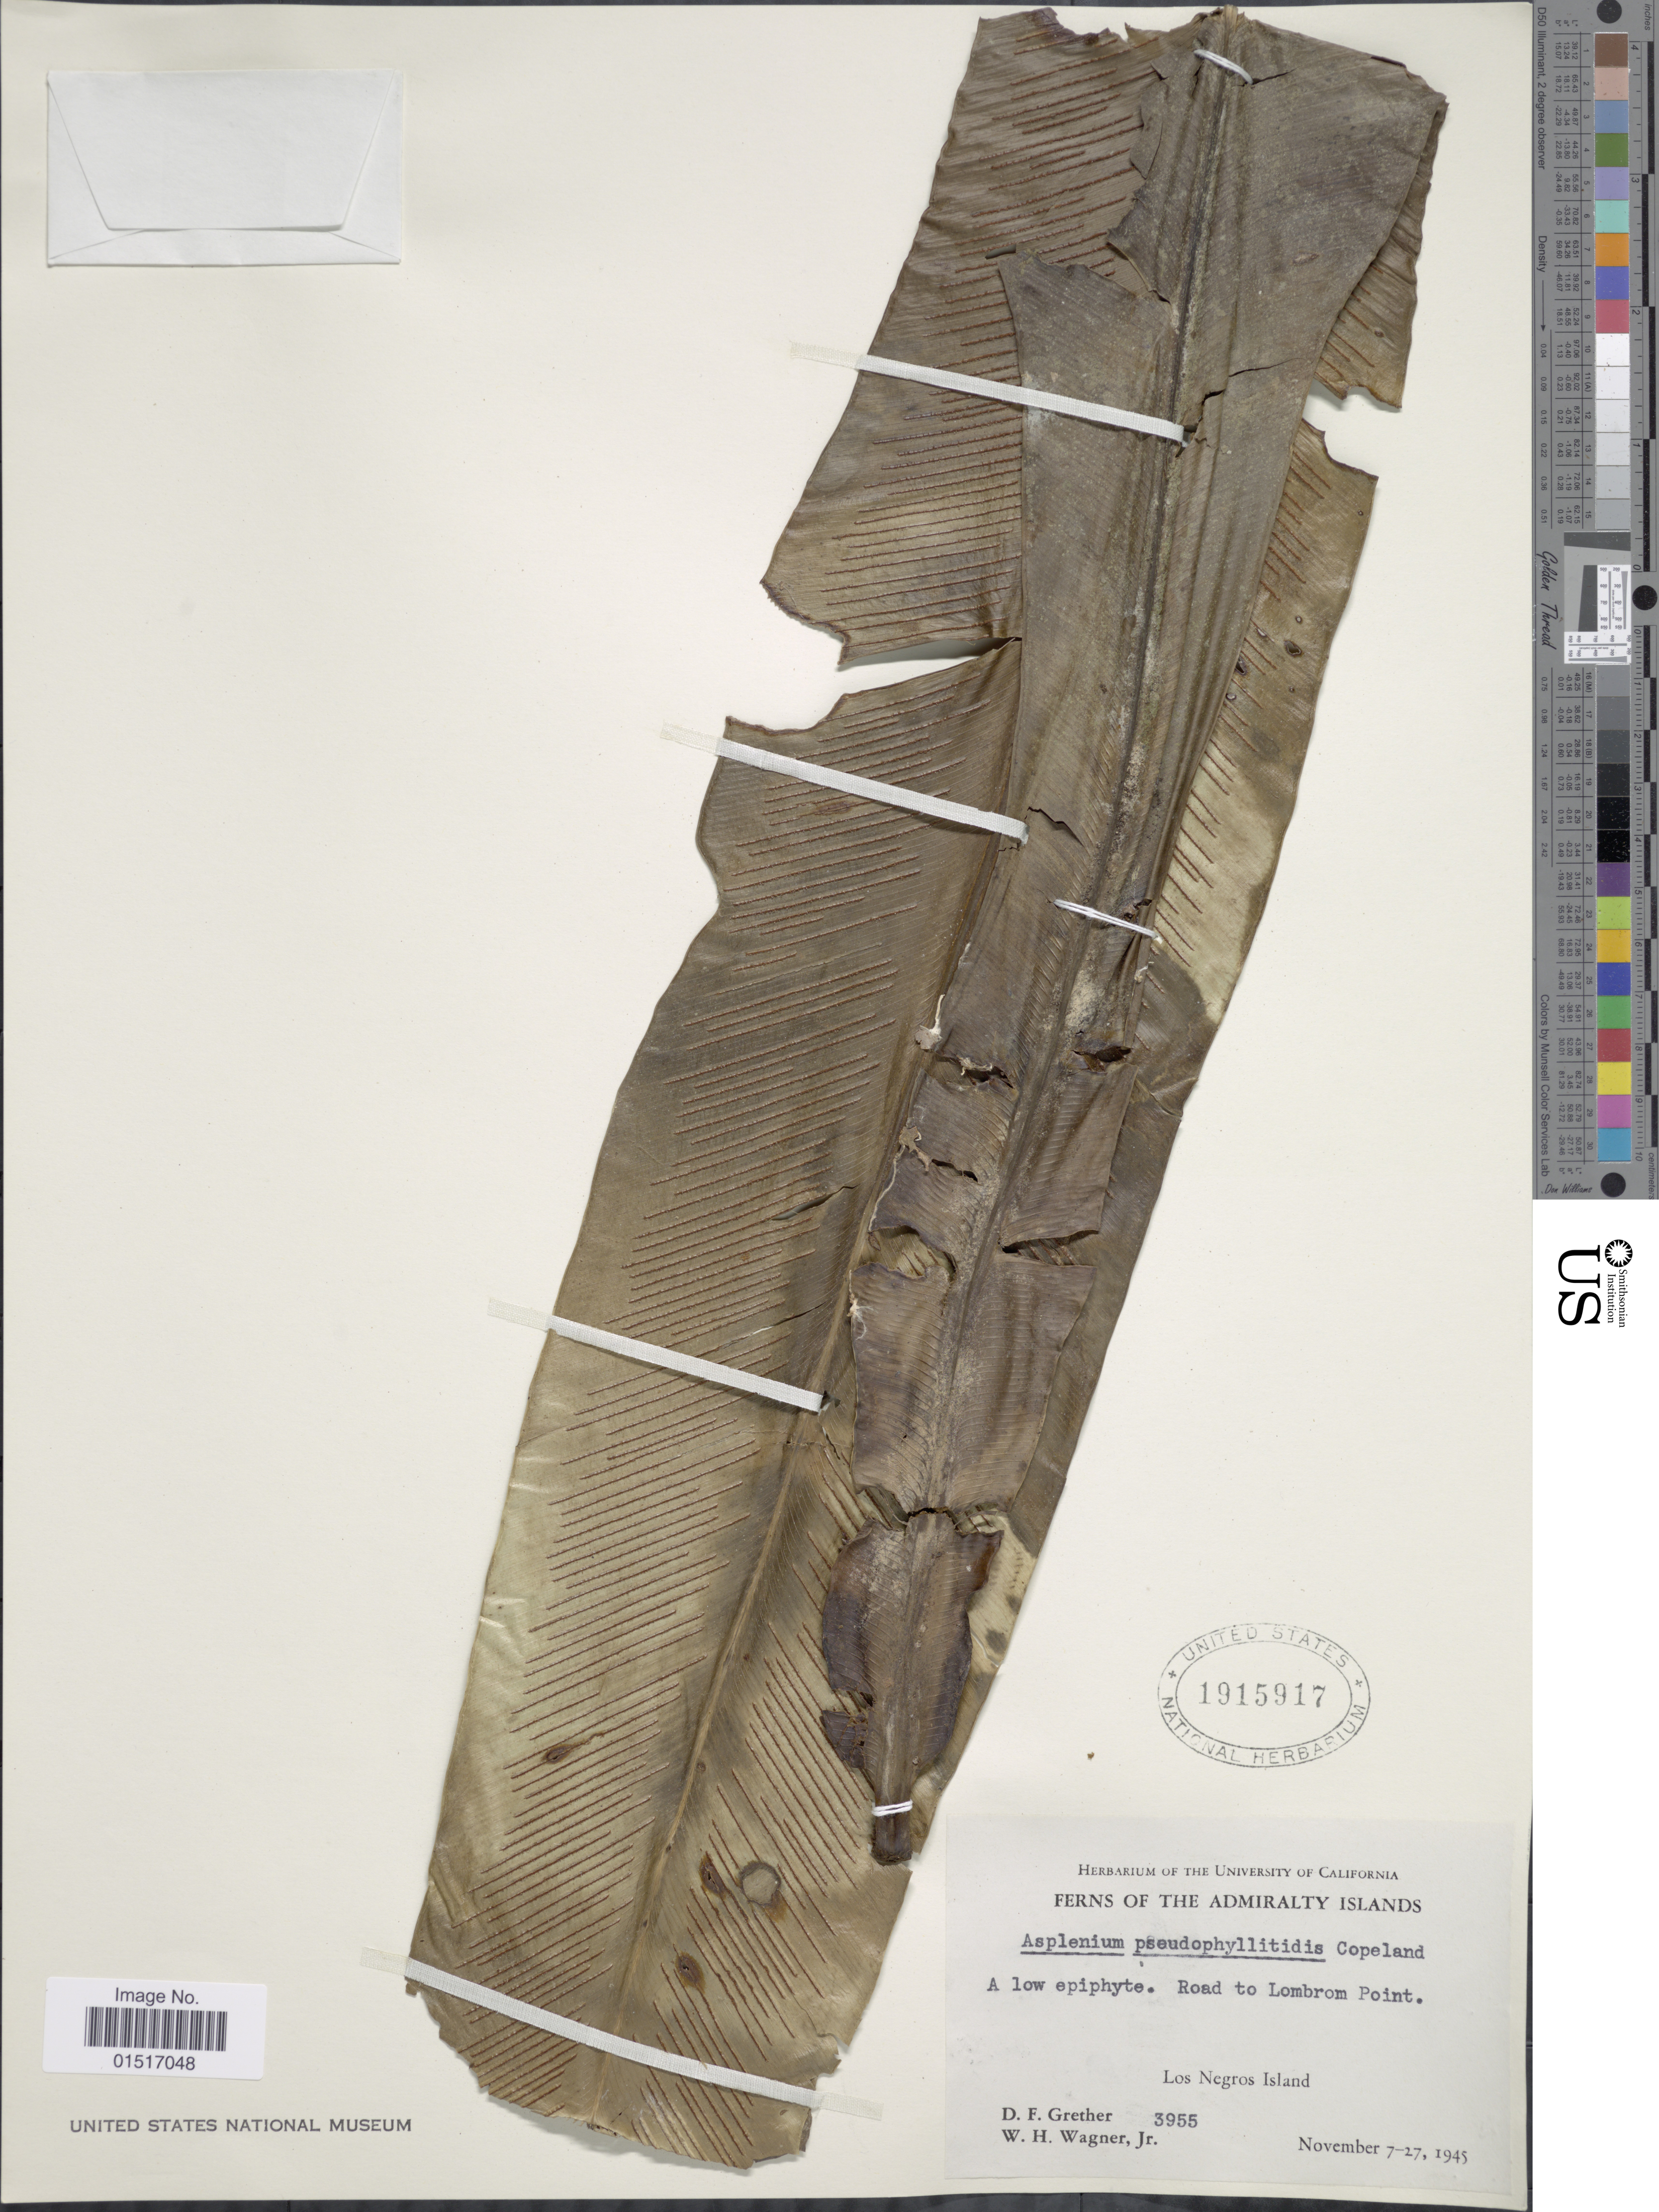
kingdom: Plantae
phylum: Tracheophyta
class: Polypodiopsida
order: Polypodiales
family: Aspleniaceae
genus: Asplenium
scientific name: Asplenium pseudophyllitidis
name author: Copel.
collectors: D. F. Grether & W. H. Wagner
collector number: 3955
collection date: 1945-11-07/1945-11-27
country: Papua New Guinea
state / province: Manus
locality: The Admiralty Islands. Road to Lombrom Point. Los Negros Island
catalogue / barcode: US 1915917